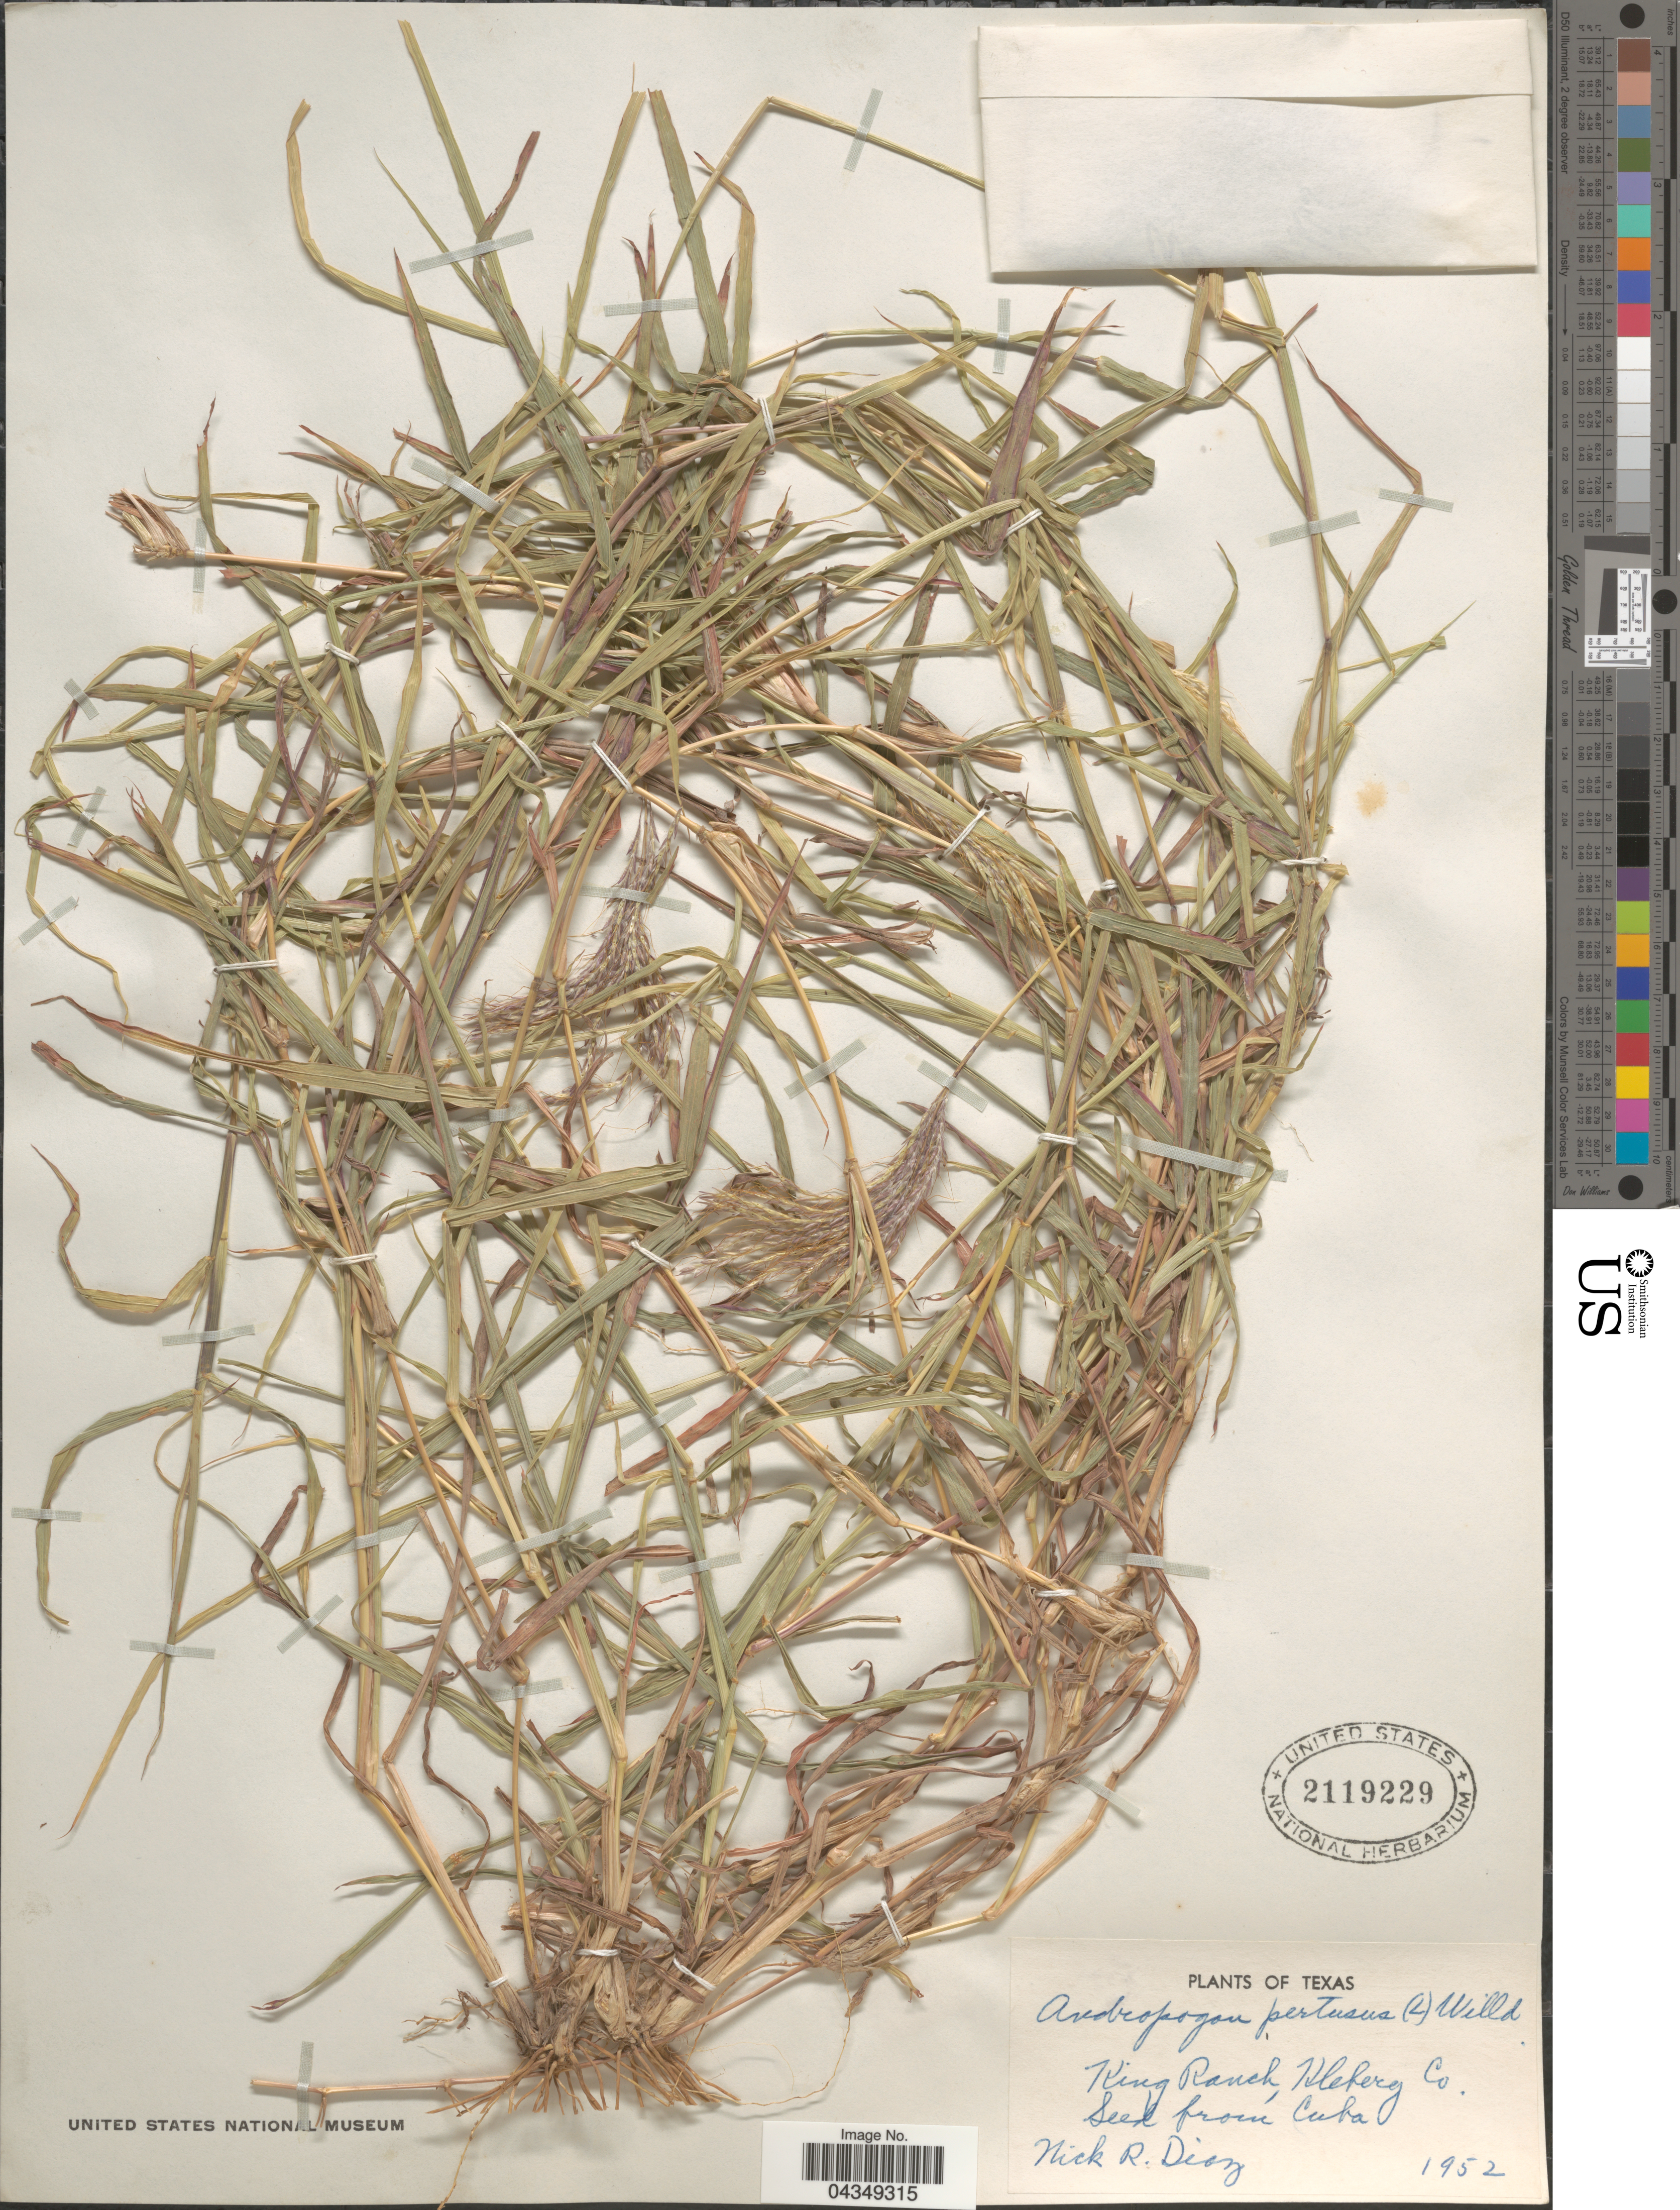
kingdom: Plantae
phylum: Tracheophyta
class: Liliopsida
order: Poales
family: Poaceae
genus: Bothriochloa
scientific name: Bothriochloa pertusa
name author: (L.) A. Camus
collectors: N. Diaz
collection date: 1952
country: United States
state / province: Texas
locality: King Ranch, Kleberg Co.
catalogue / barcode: US 2119229